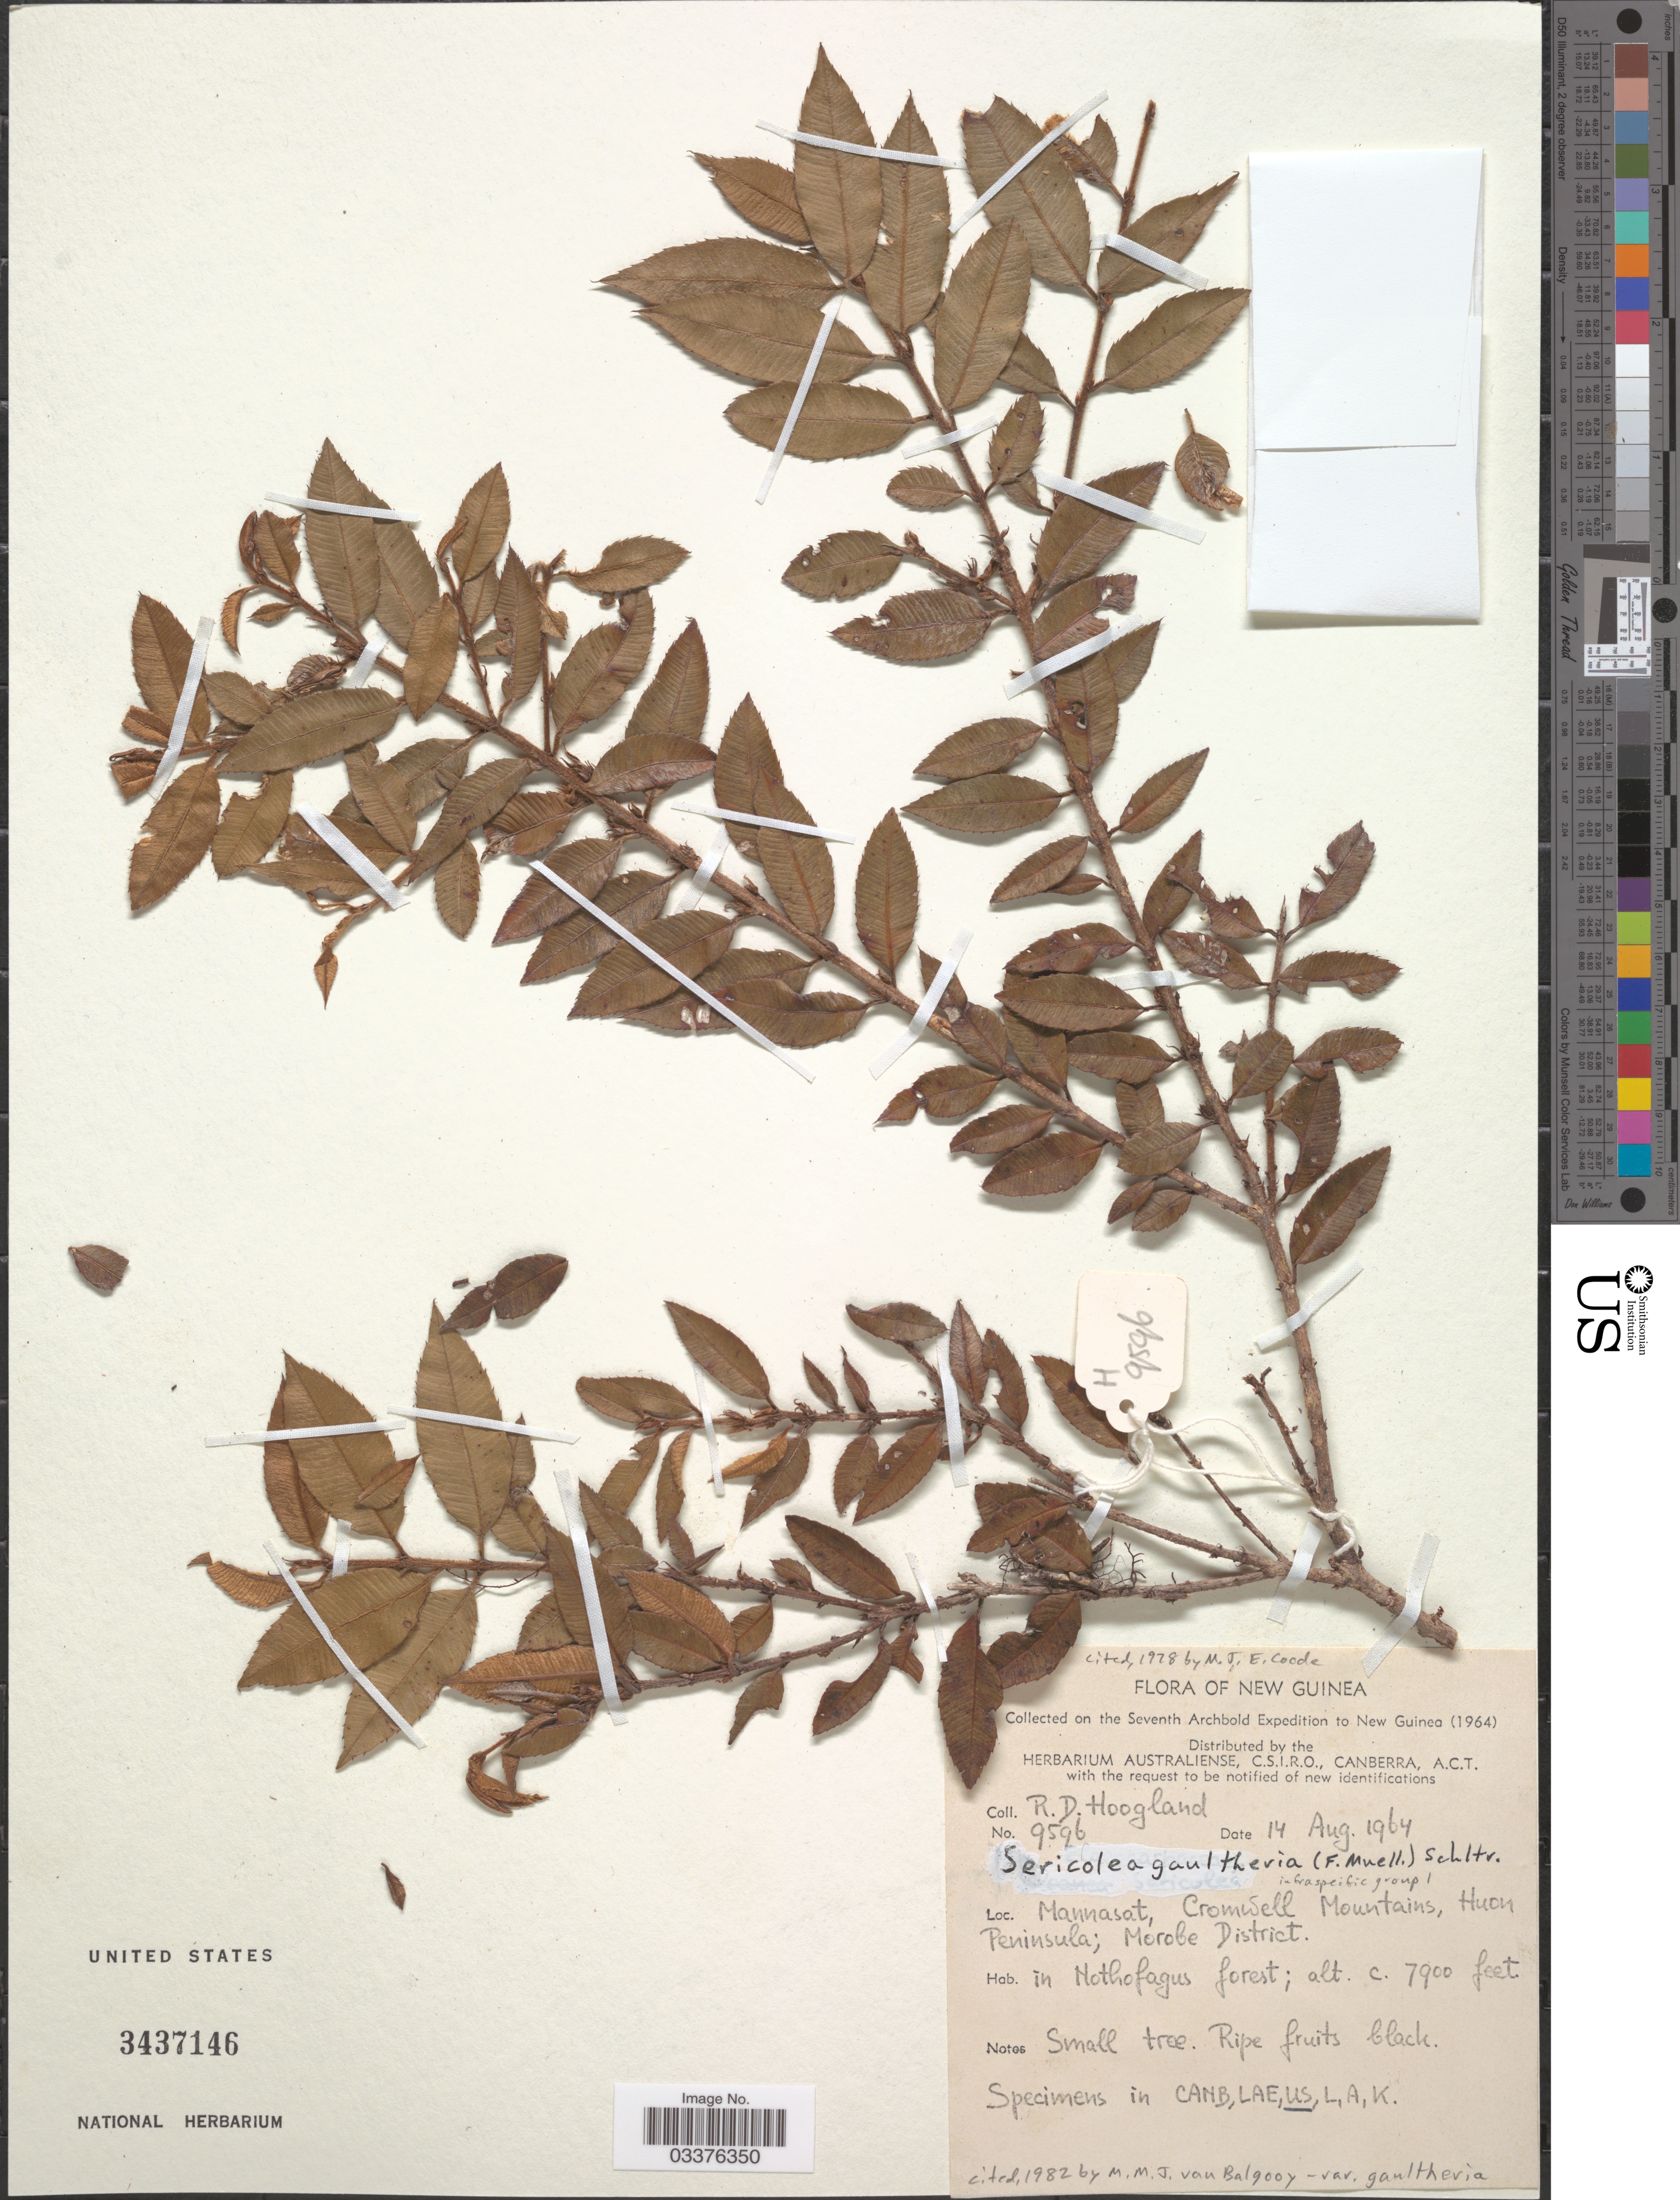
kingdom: Plantae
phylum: Tracheophyta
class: Magnoliopsida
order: Oxalidales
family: Elaeocarpaceae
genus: Sericolea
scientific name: Sericolea gaultheria var. gaultheria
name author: (F. Muell.) Schltr.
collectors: R. D. Hoogland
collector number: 9596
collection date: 1964-08-14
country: Papua New Guinea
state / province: Morobe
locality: New Guinea. Mannasat, Cromswell Mountains, Huon Peninsula; Morobe District.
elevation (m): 2408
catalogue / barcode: US 3437146